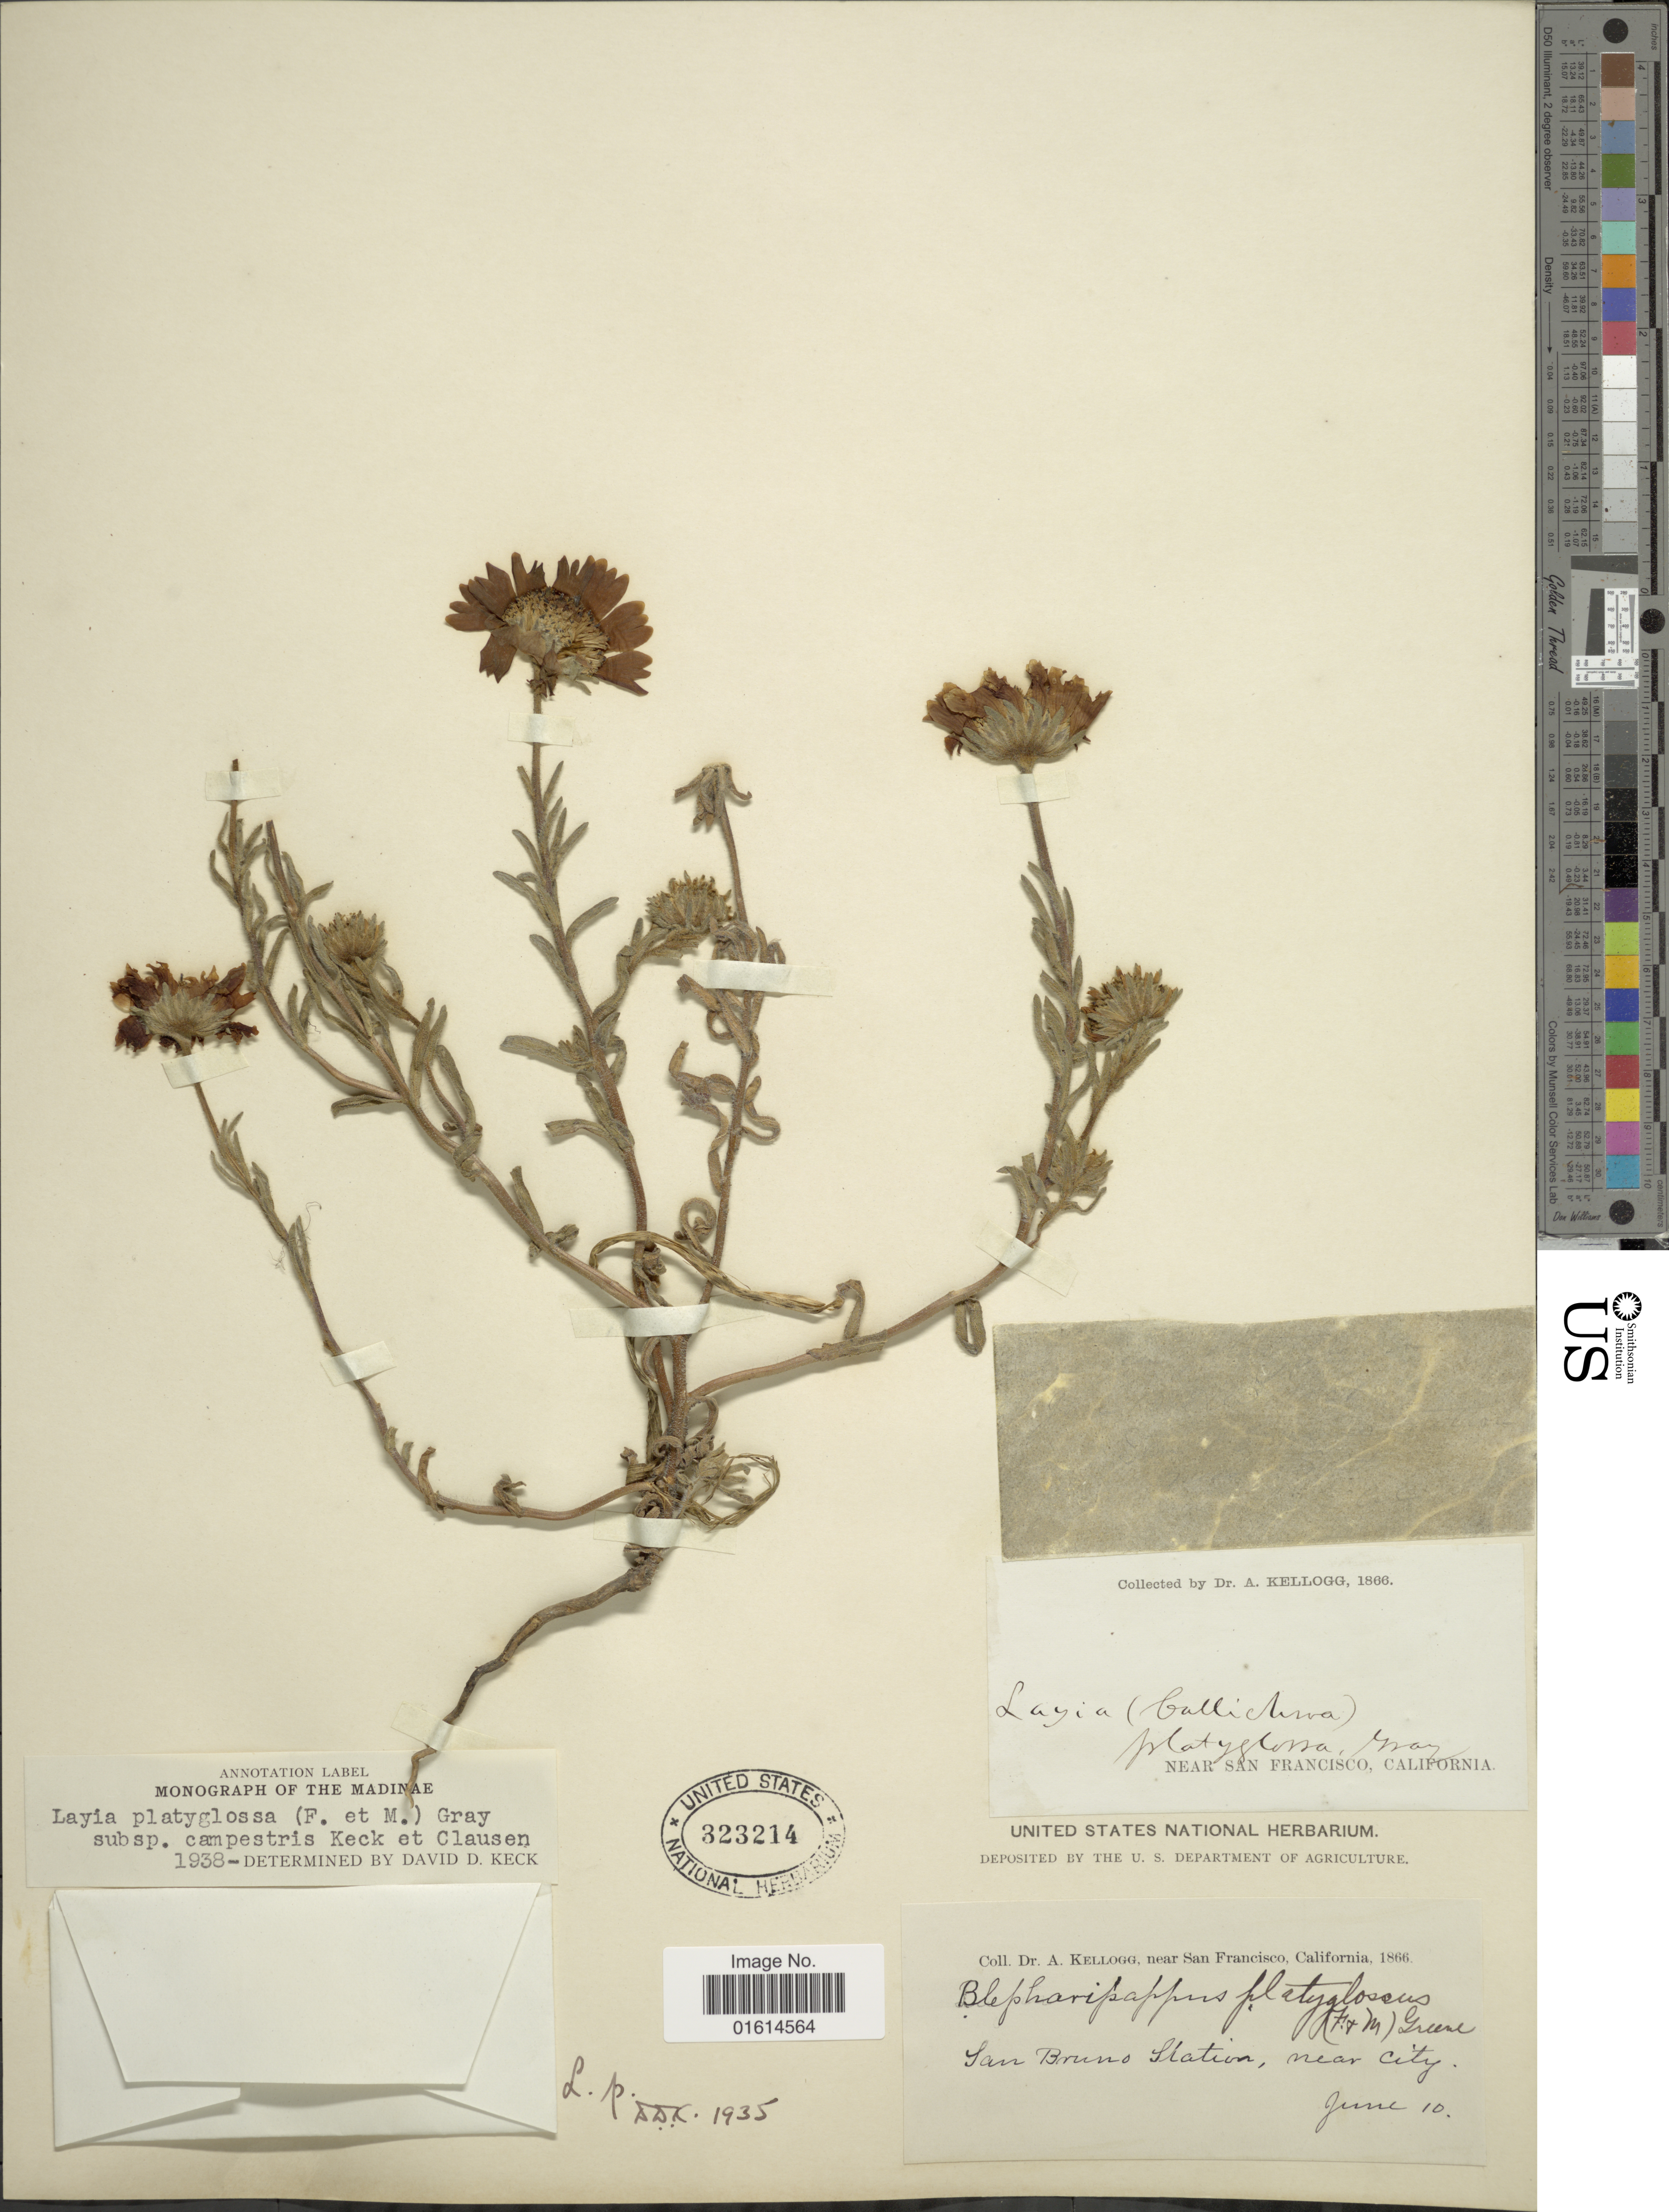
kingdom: Plantae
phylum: Tracheophyta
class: Magnoliopsida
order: Asterales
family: Asteraceae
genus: Layia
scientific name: Layia platyglossa subsp. campestris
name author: D.D. Keck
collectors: A. Kellogg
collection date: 1866-06-10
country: United States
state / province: California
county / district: San Francisco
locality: Near San Francisco, San Bruno Station, near City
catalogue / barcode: US 323214